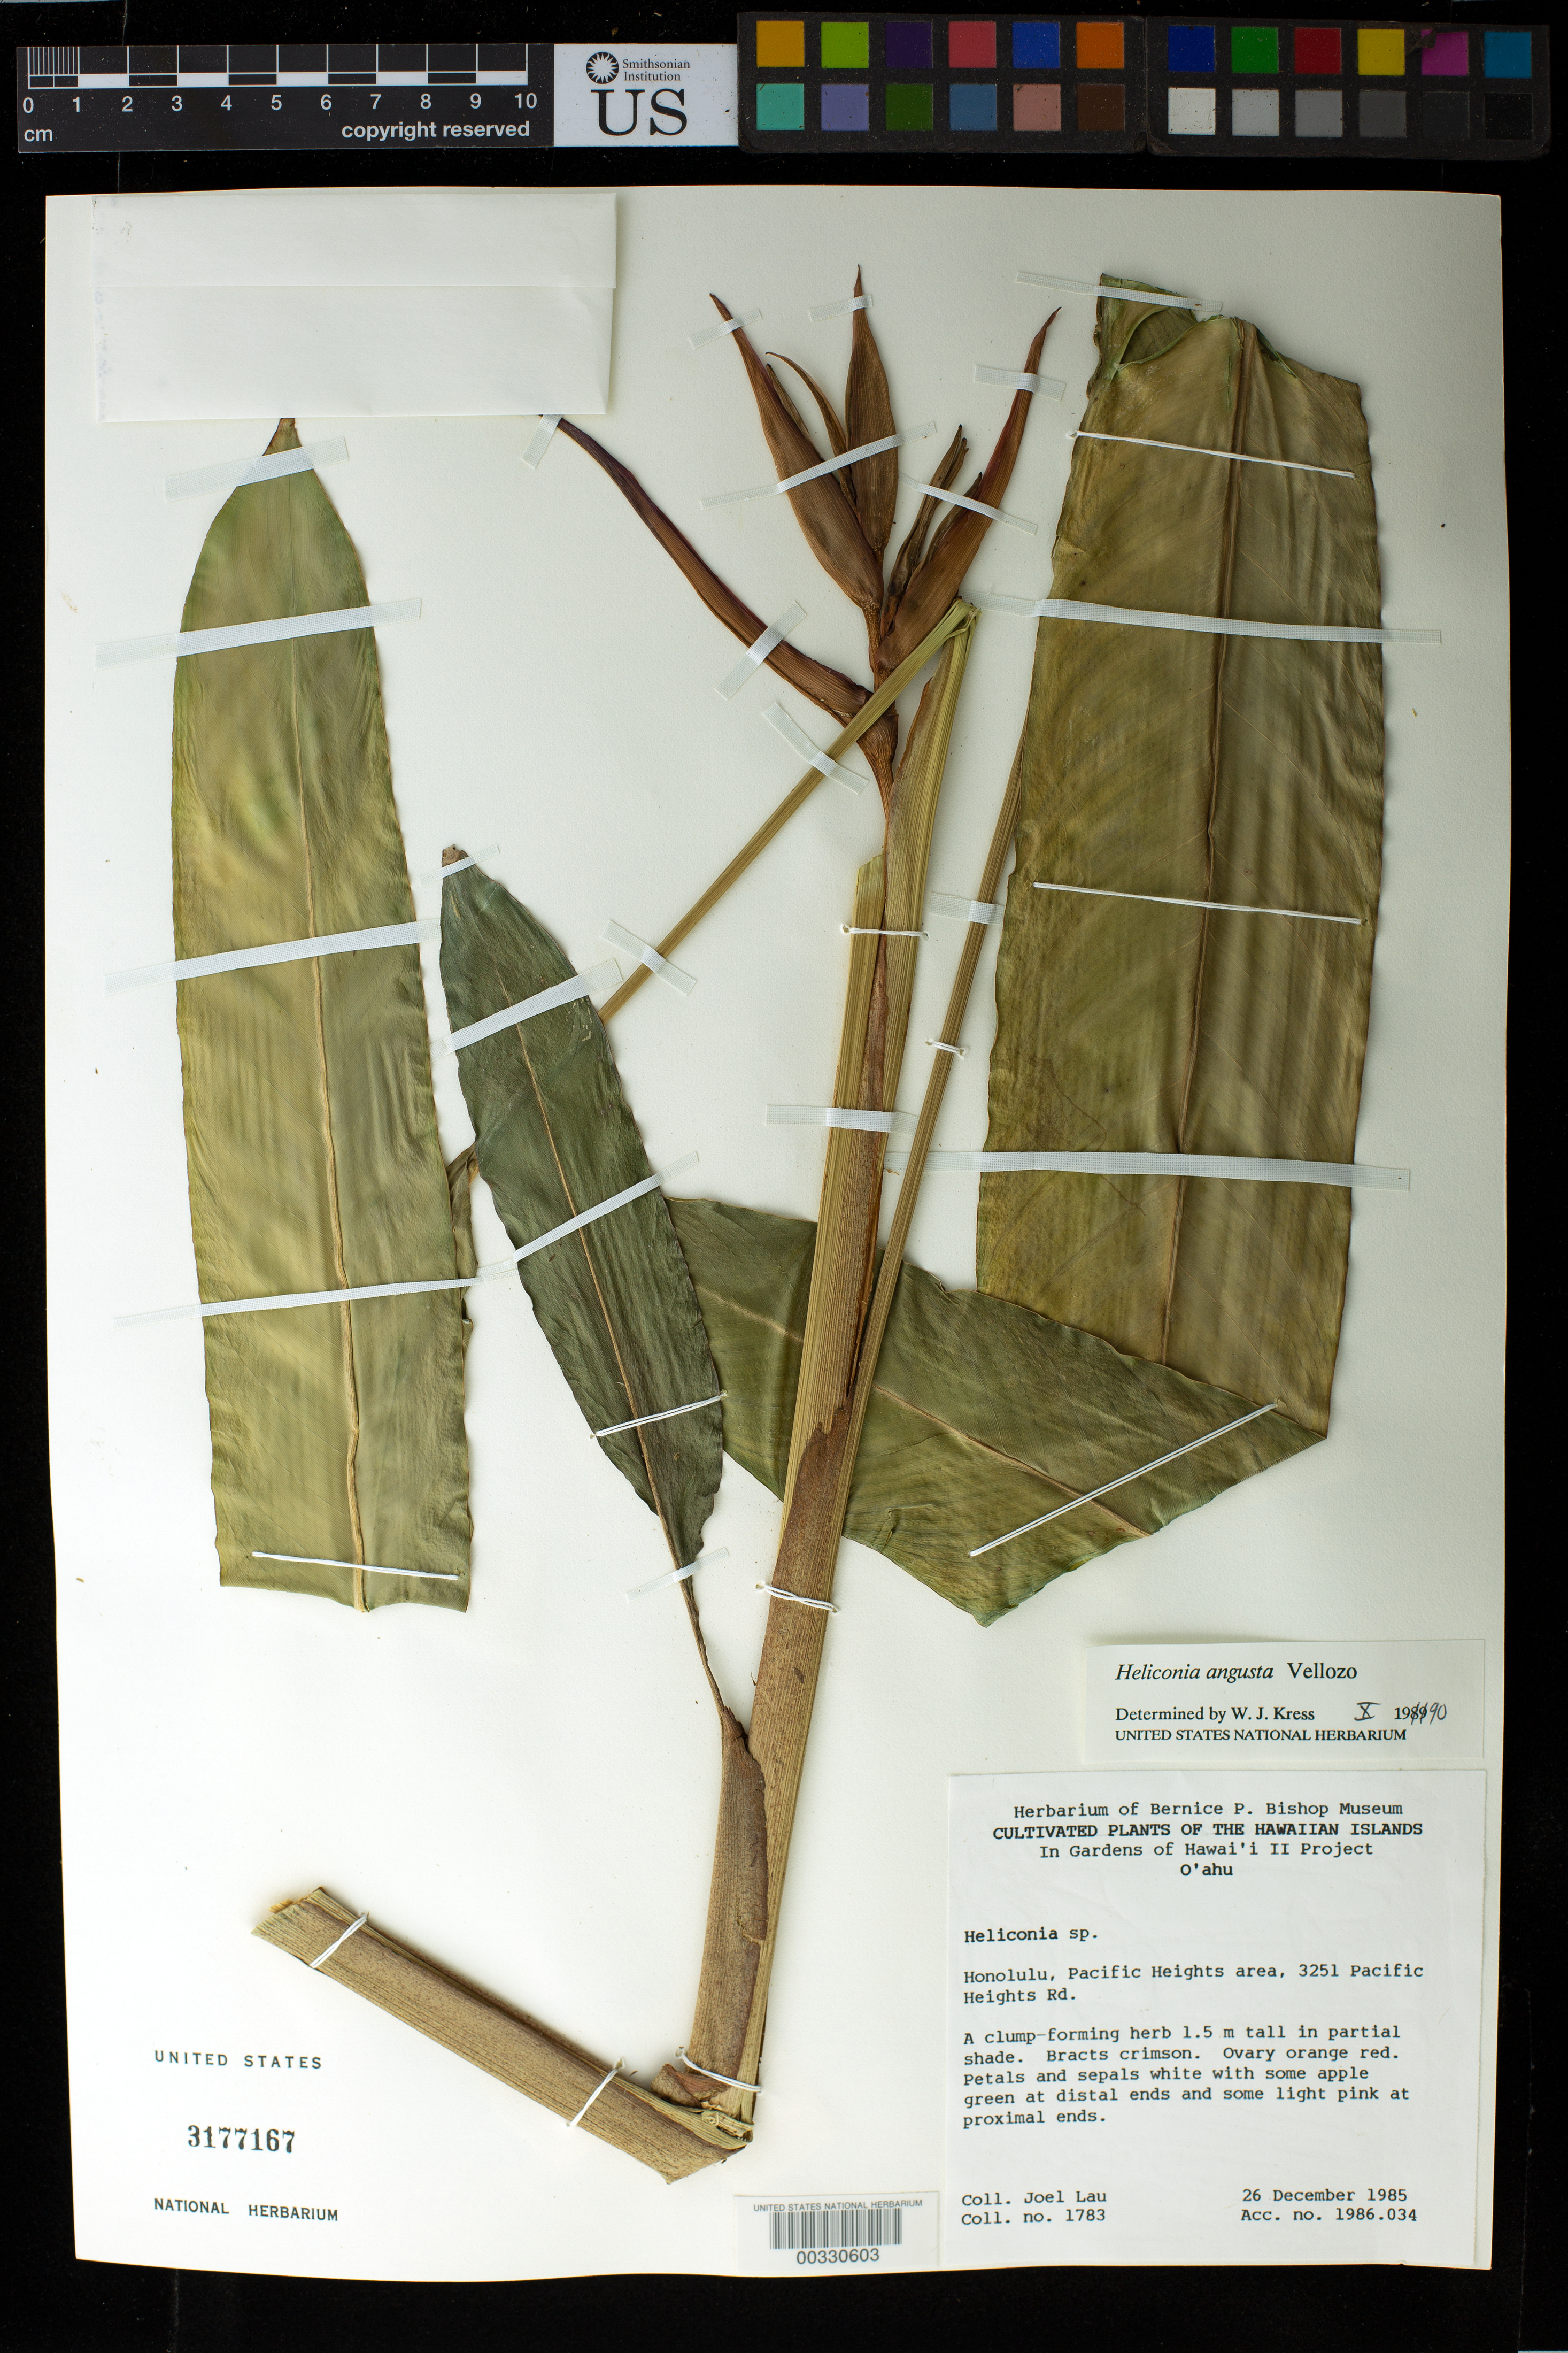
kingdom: Plantae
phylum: Tracheophyta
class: Liliopsida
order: Zingiberales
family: Heliconiaceae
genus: Heliconia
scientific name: Heliconia angusta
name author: Vell.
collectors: J. Lau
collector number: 1783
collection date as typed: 26 Dec 1985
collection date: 1985-12-26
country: United States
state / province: Florida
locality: Southern Florida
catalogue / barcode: US 3177167